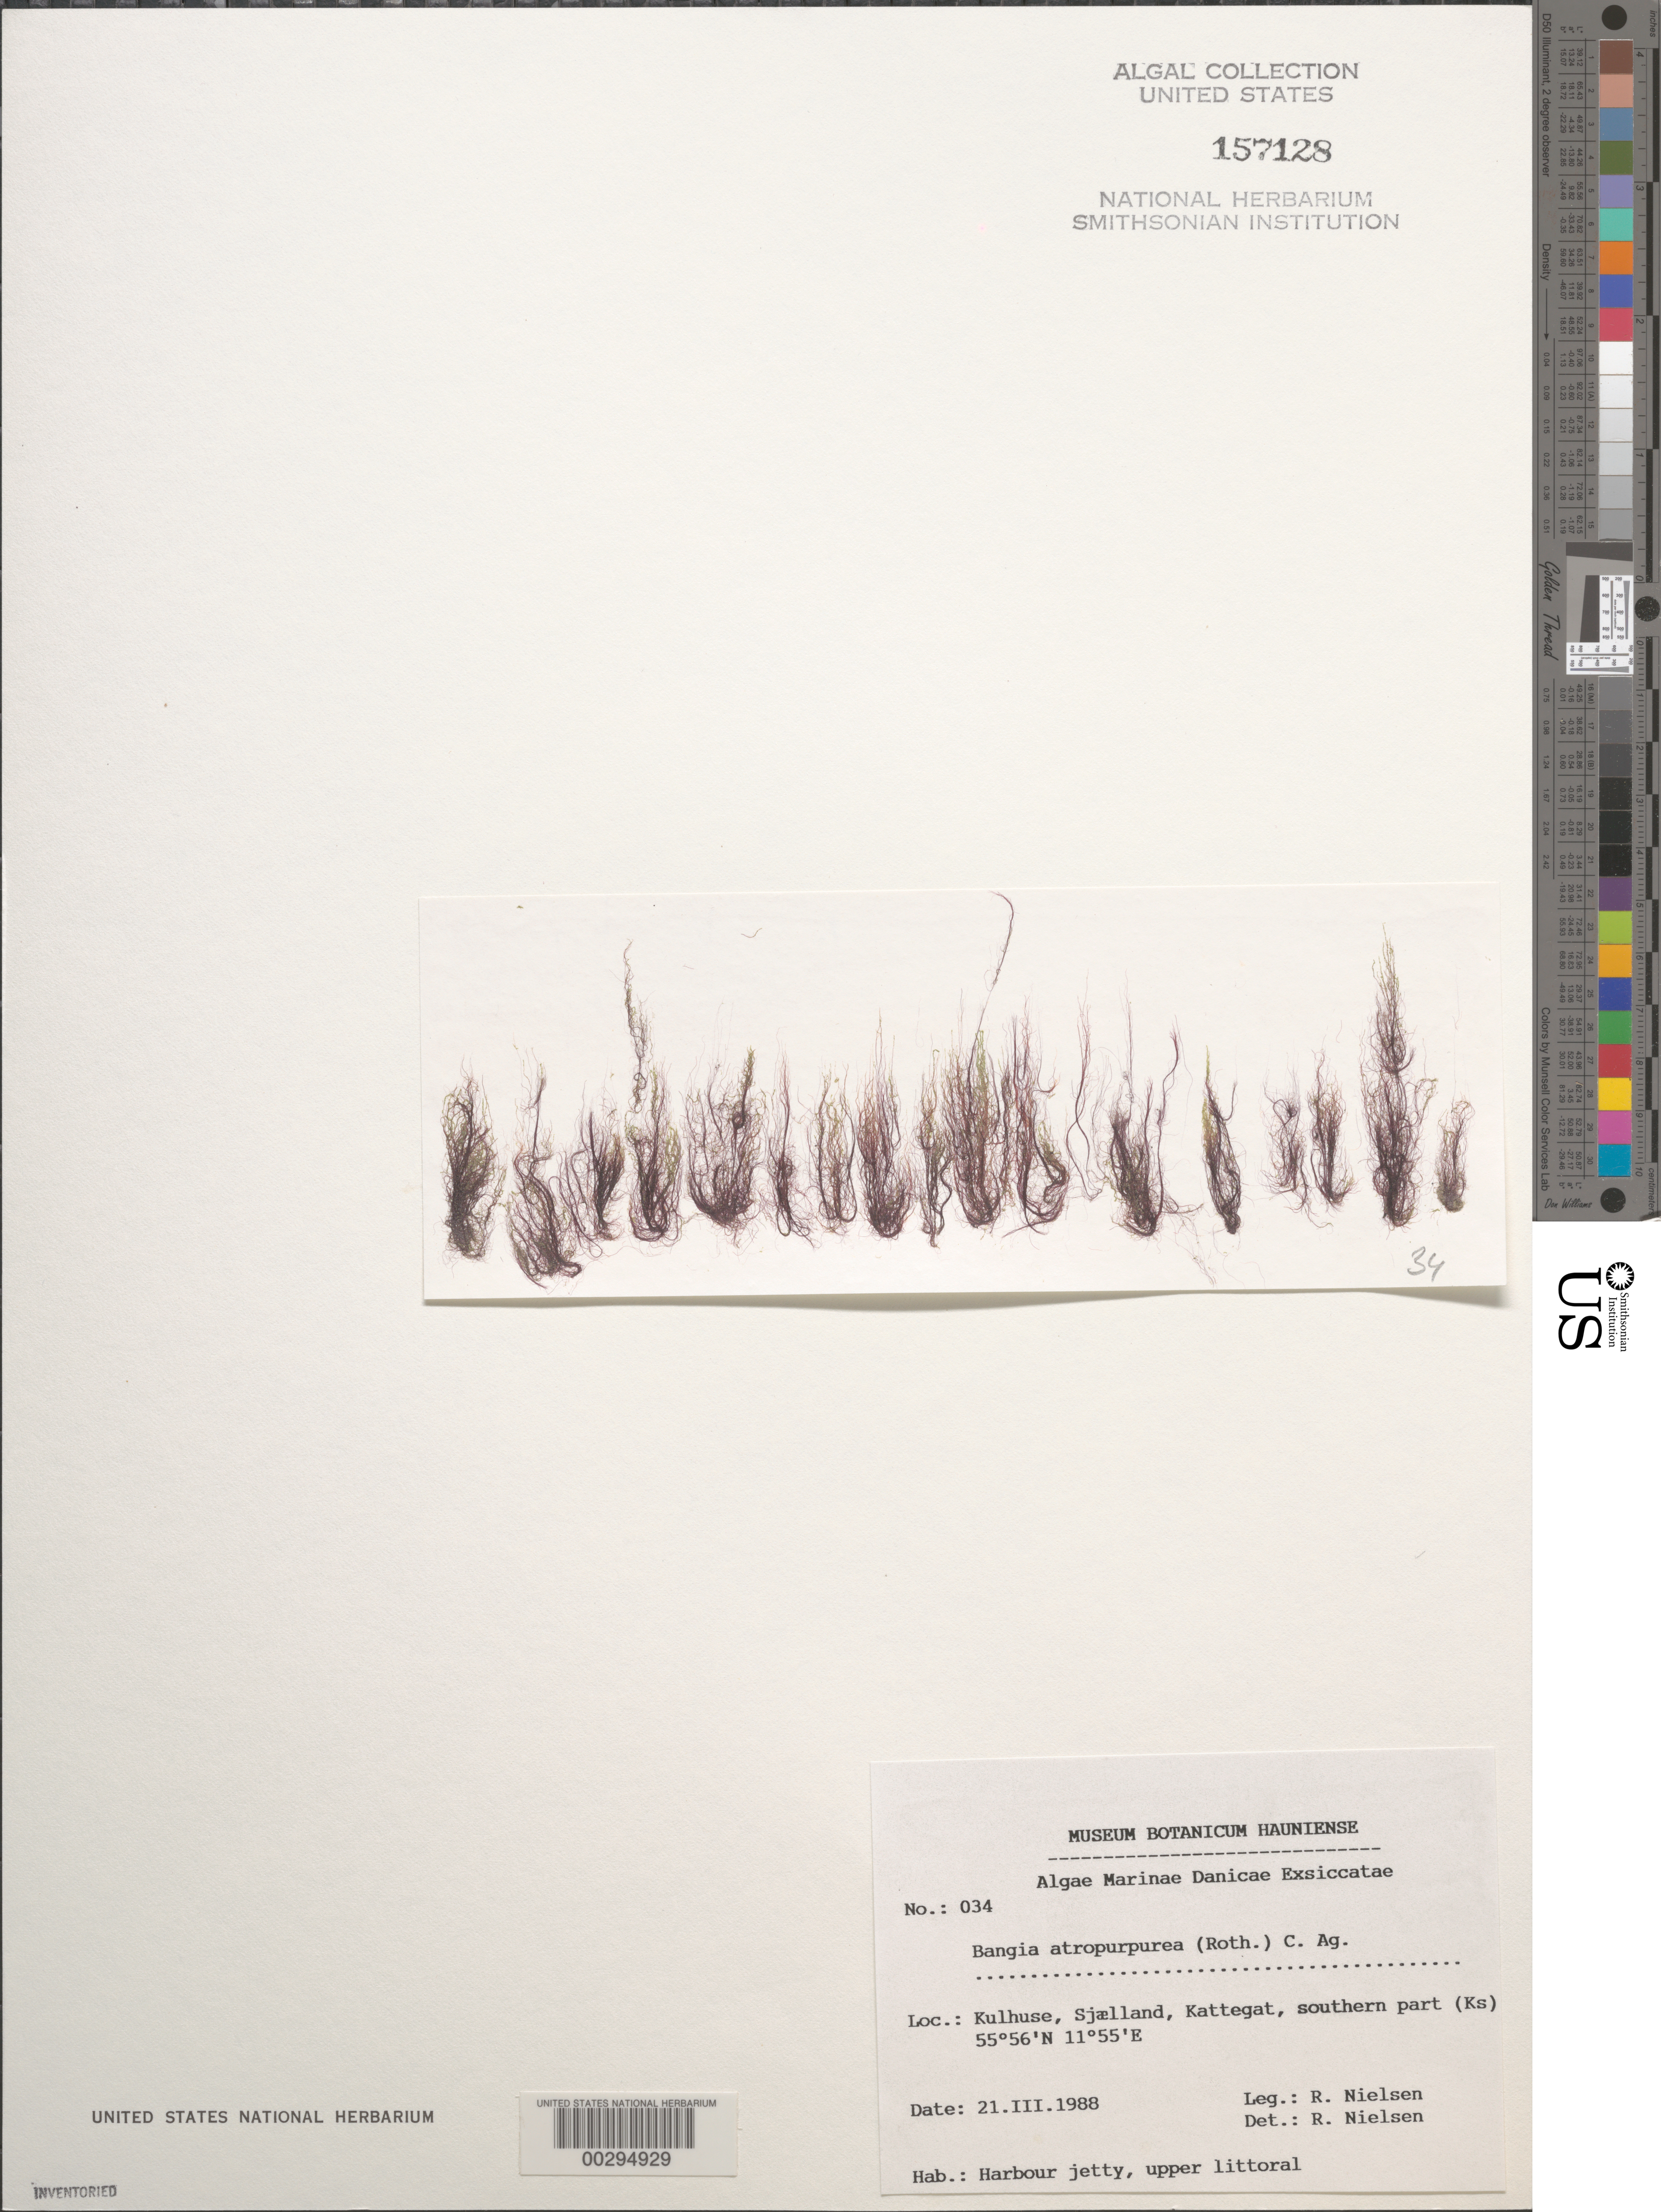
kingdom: Plantae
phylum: Rhodophyta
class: Bangiophyceae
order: Bangiales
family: Bangiaceae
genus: Bangia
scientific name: Bangia atropurpurea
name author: (Mertens ex Roth) C. Agardh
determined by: Nielsen, R.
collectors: R. Nielsen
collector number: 034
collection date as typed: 21 Mar 1988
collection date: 1988-03-21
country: Denmark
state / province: Hovedstaden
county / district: Frederikssund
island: Sjaelland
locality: Kulhuse, Kattegat, southern part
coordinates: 55 56'N, 11 55'E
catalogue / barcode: US 157128